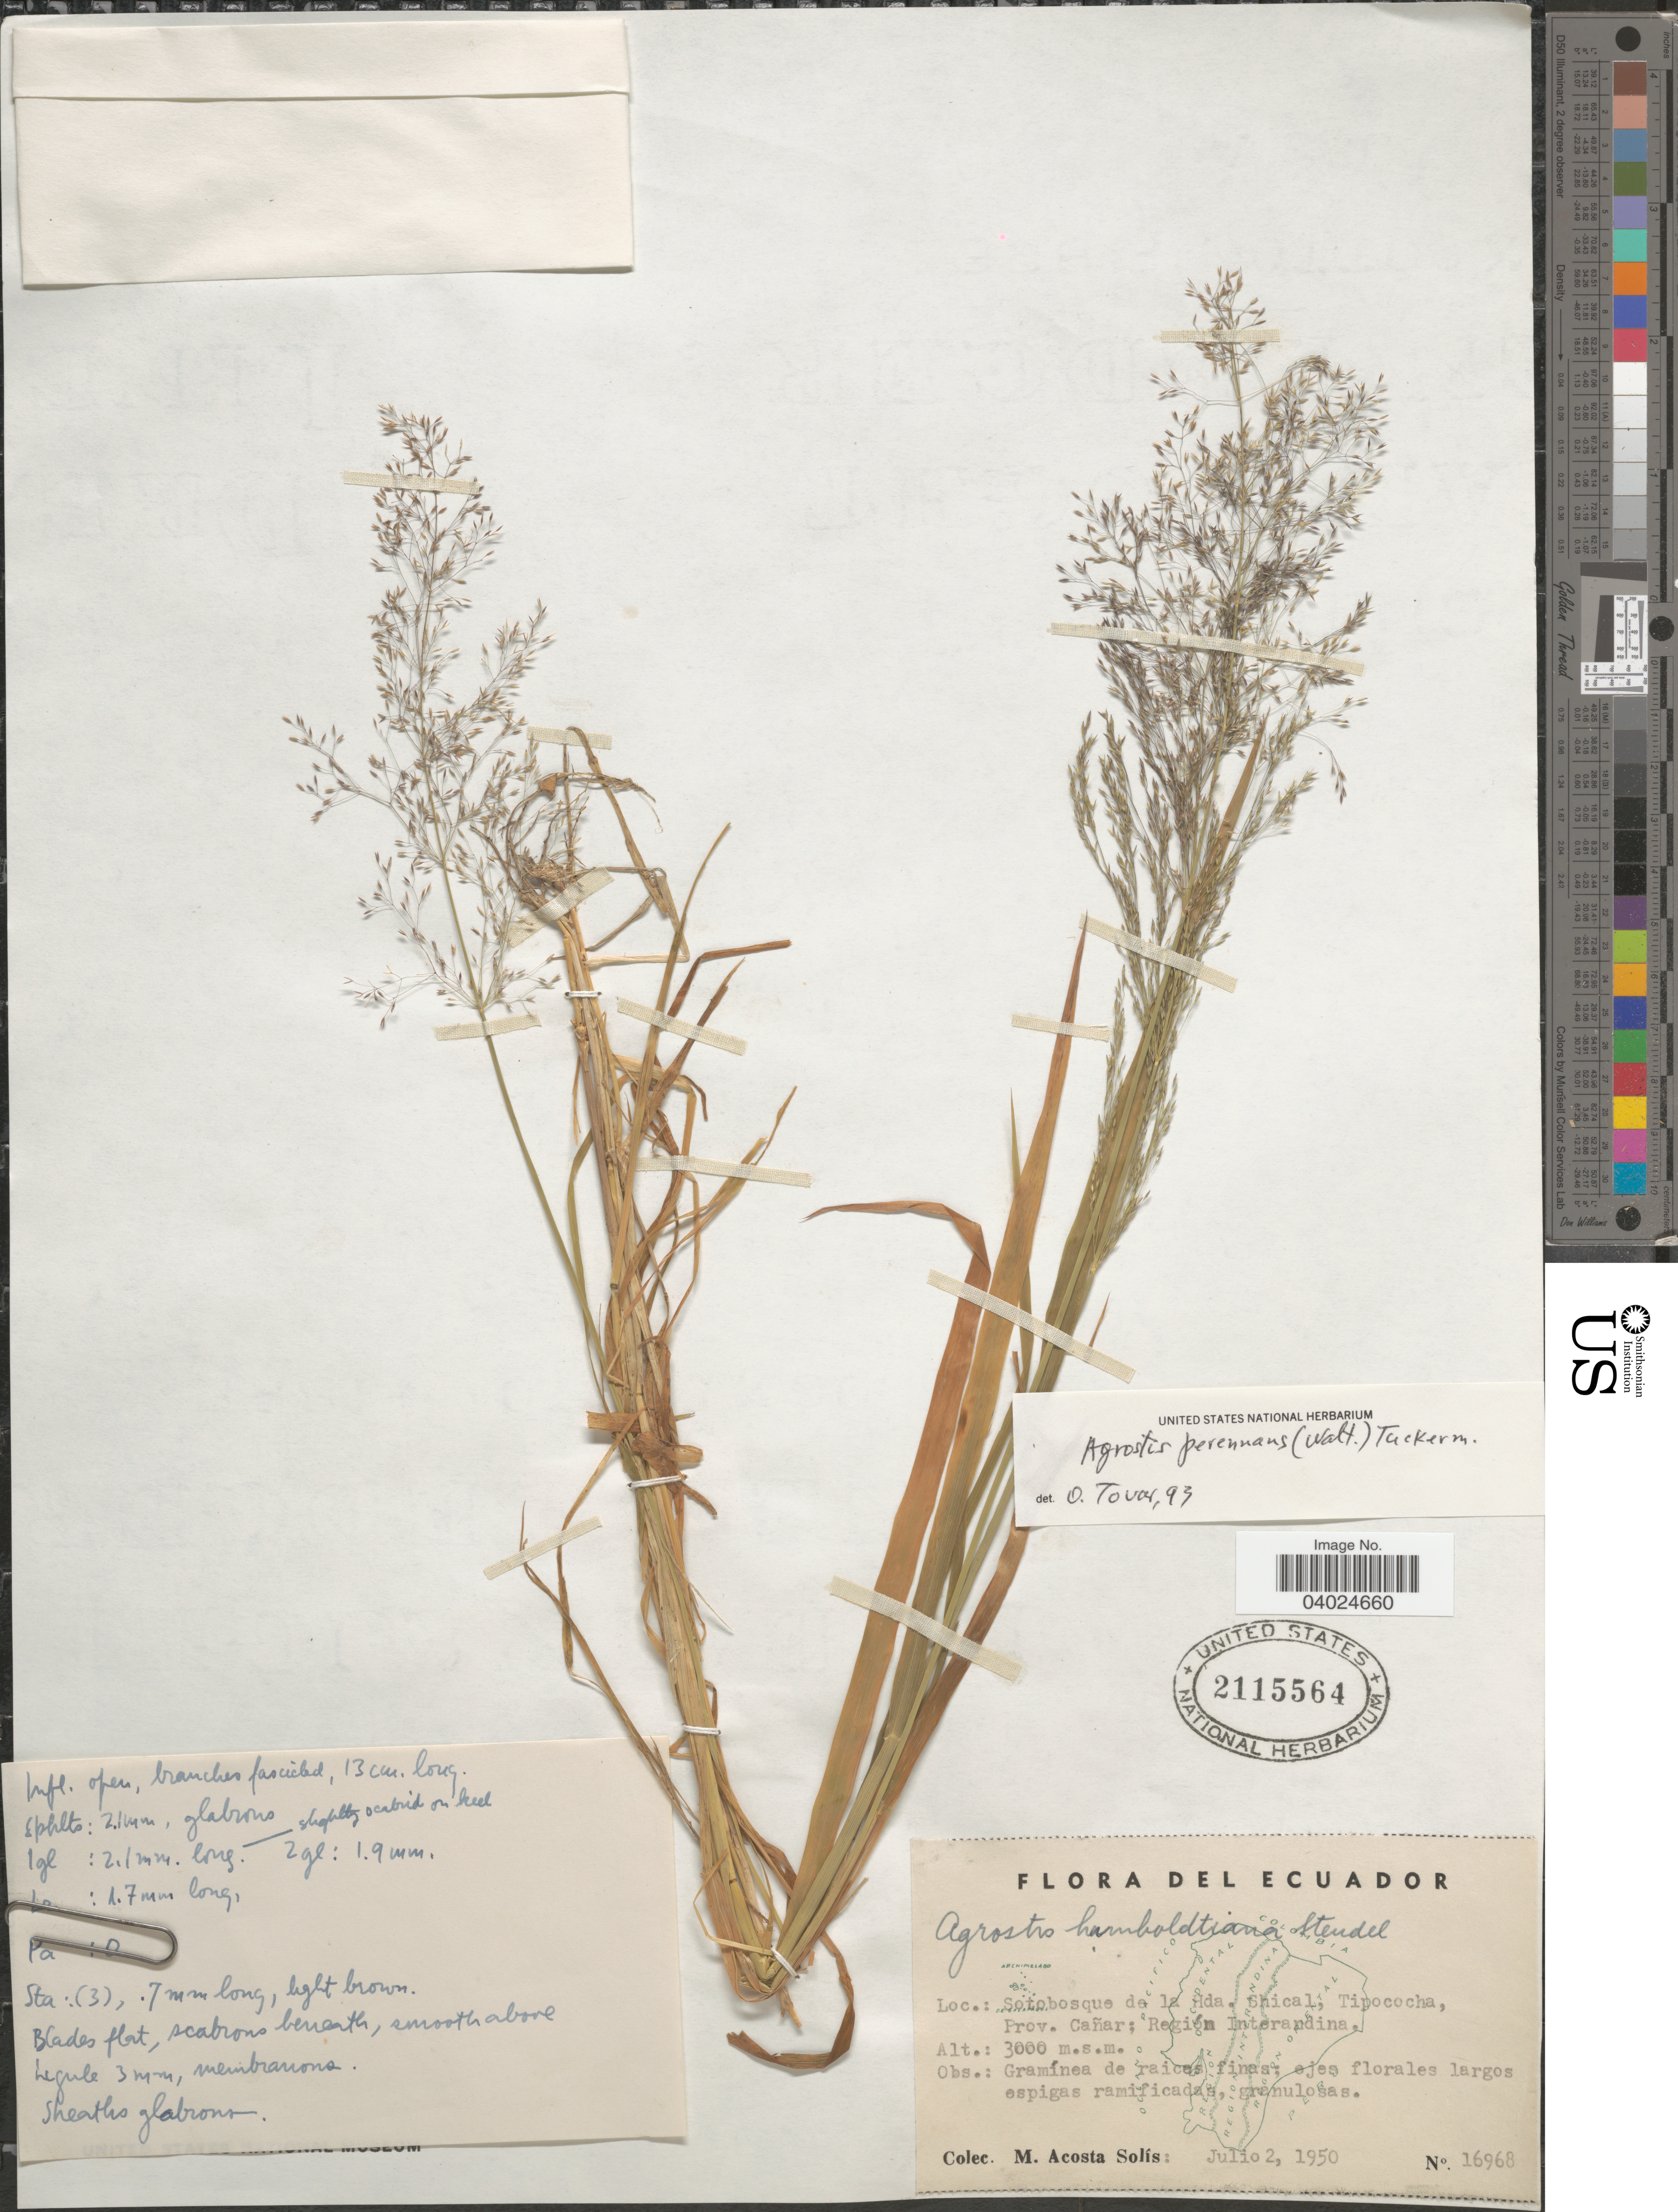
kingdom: Plantae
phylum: Tracheophyta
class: Liliopsida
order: Poales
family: Poaceae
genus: Agrostis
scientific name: Agrostis perennans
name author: (Walter) Tuck.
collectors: M. Acosta Solis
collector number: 16968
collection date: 1950-07-02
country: Ecuador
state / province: Cañar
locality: Sotobosque de la Hda. Shical, Tipococha, Región Interandina.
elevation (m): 3000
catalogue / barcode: US 2115564